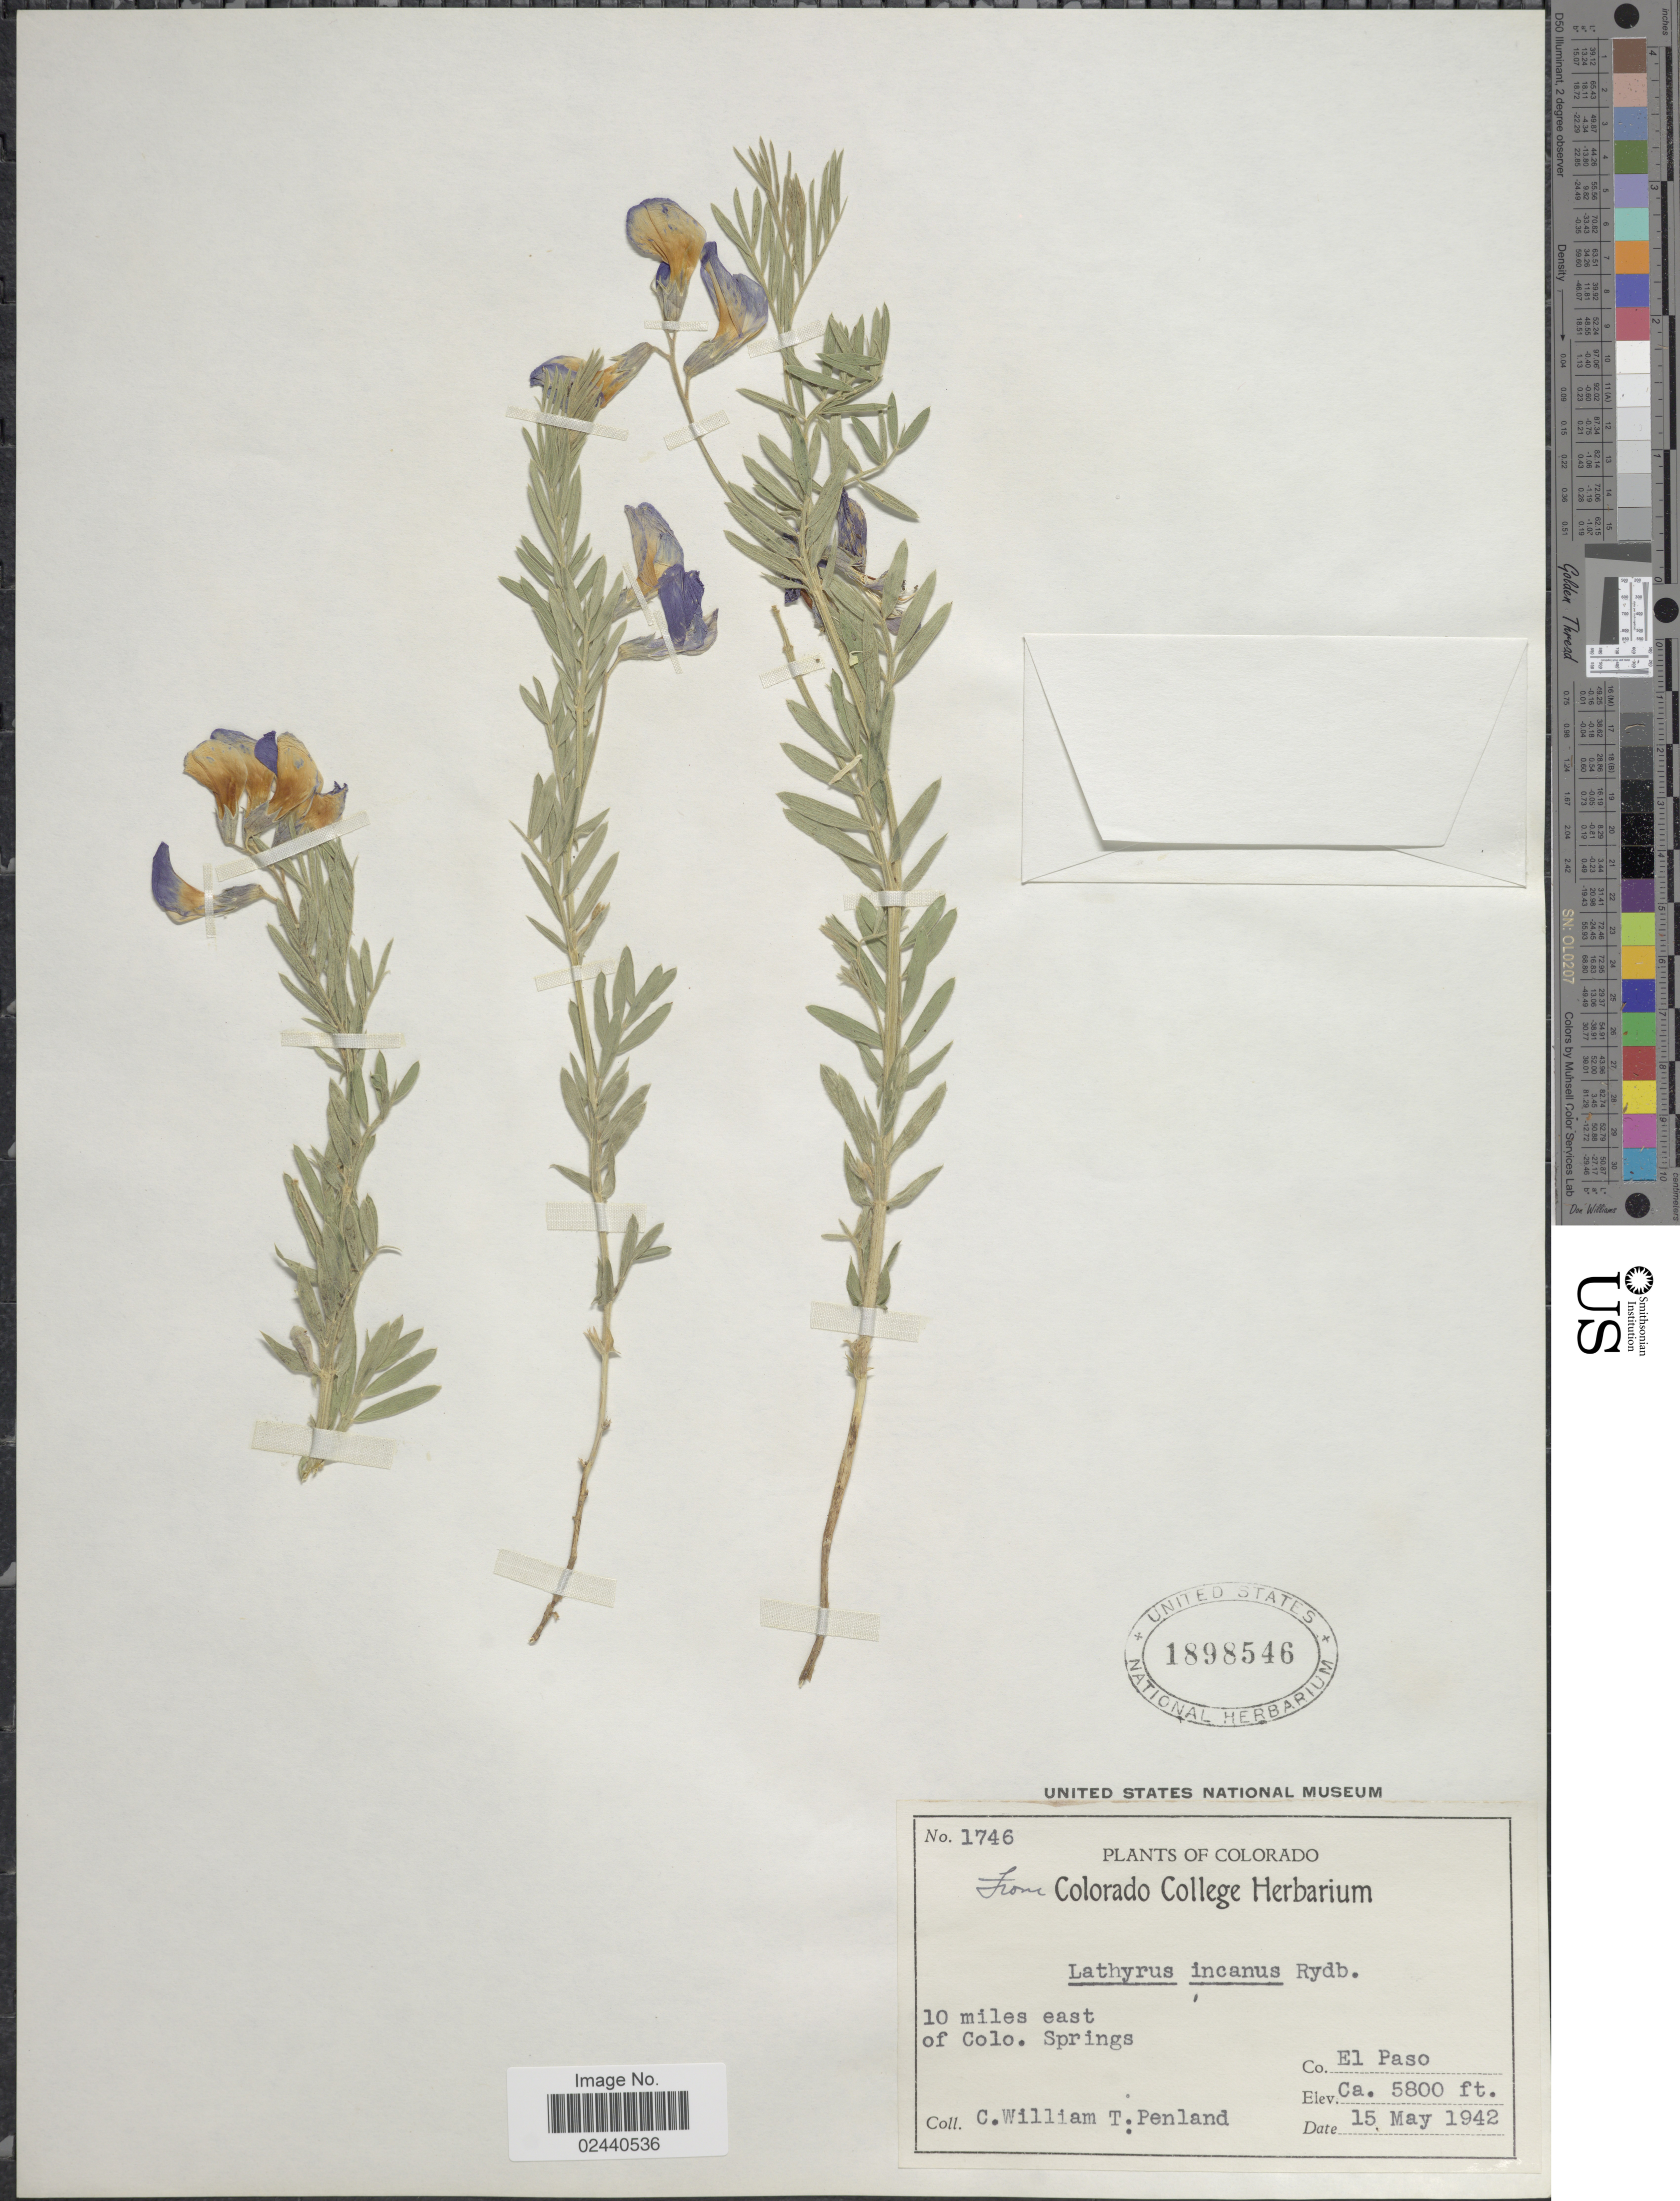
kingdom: Plantae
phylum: Tracheophyta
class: Magnoliopsida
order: Fabales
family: Fabaceae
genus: Lathyrus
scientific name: Lathyrus incanus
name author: (J.G. Sm. & Rydb.) Rydb.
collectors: C. W. Penland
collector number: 1746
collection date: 1942-05-15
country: United States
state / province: Colorado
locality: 10 miles east of Colo. Springs. Co. El Paso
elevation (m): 1768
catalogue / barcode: US 1898546